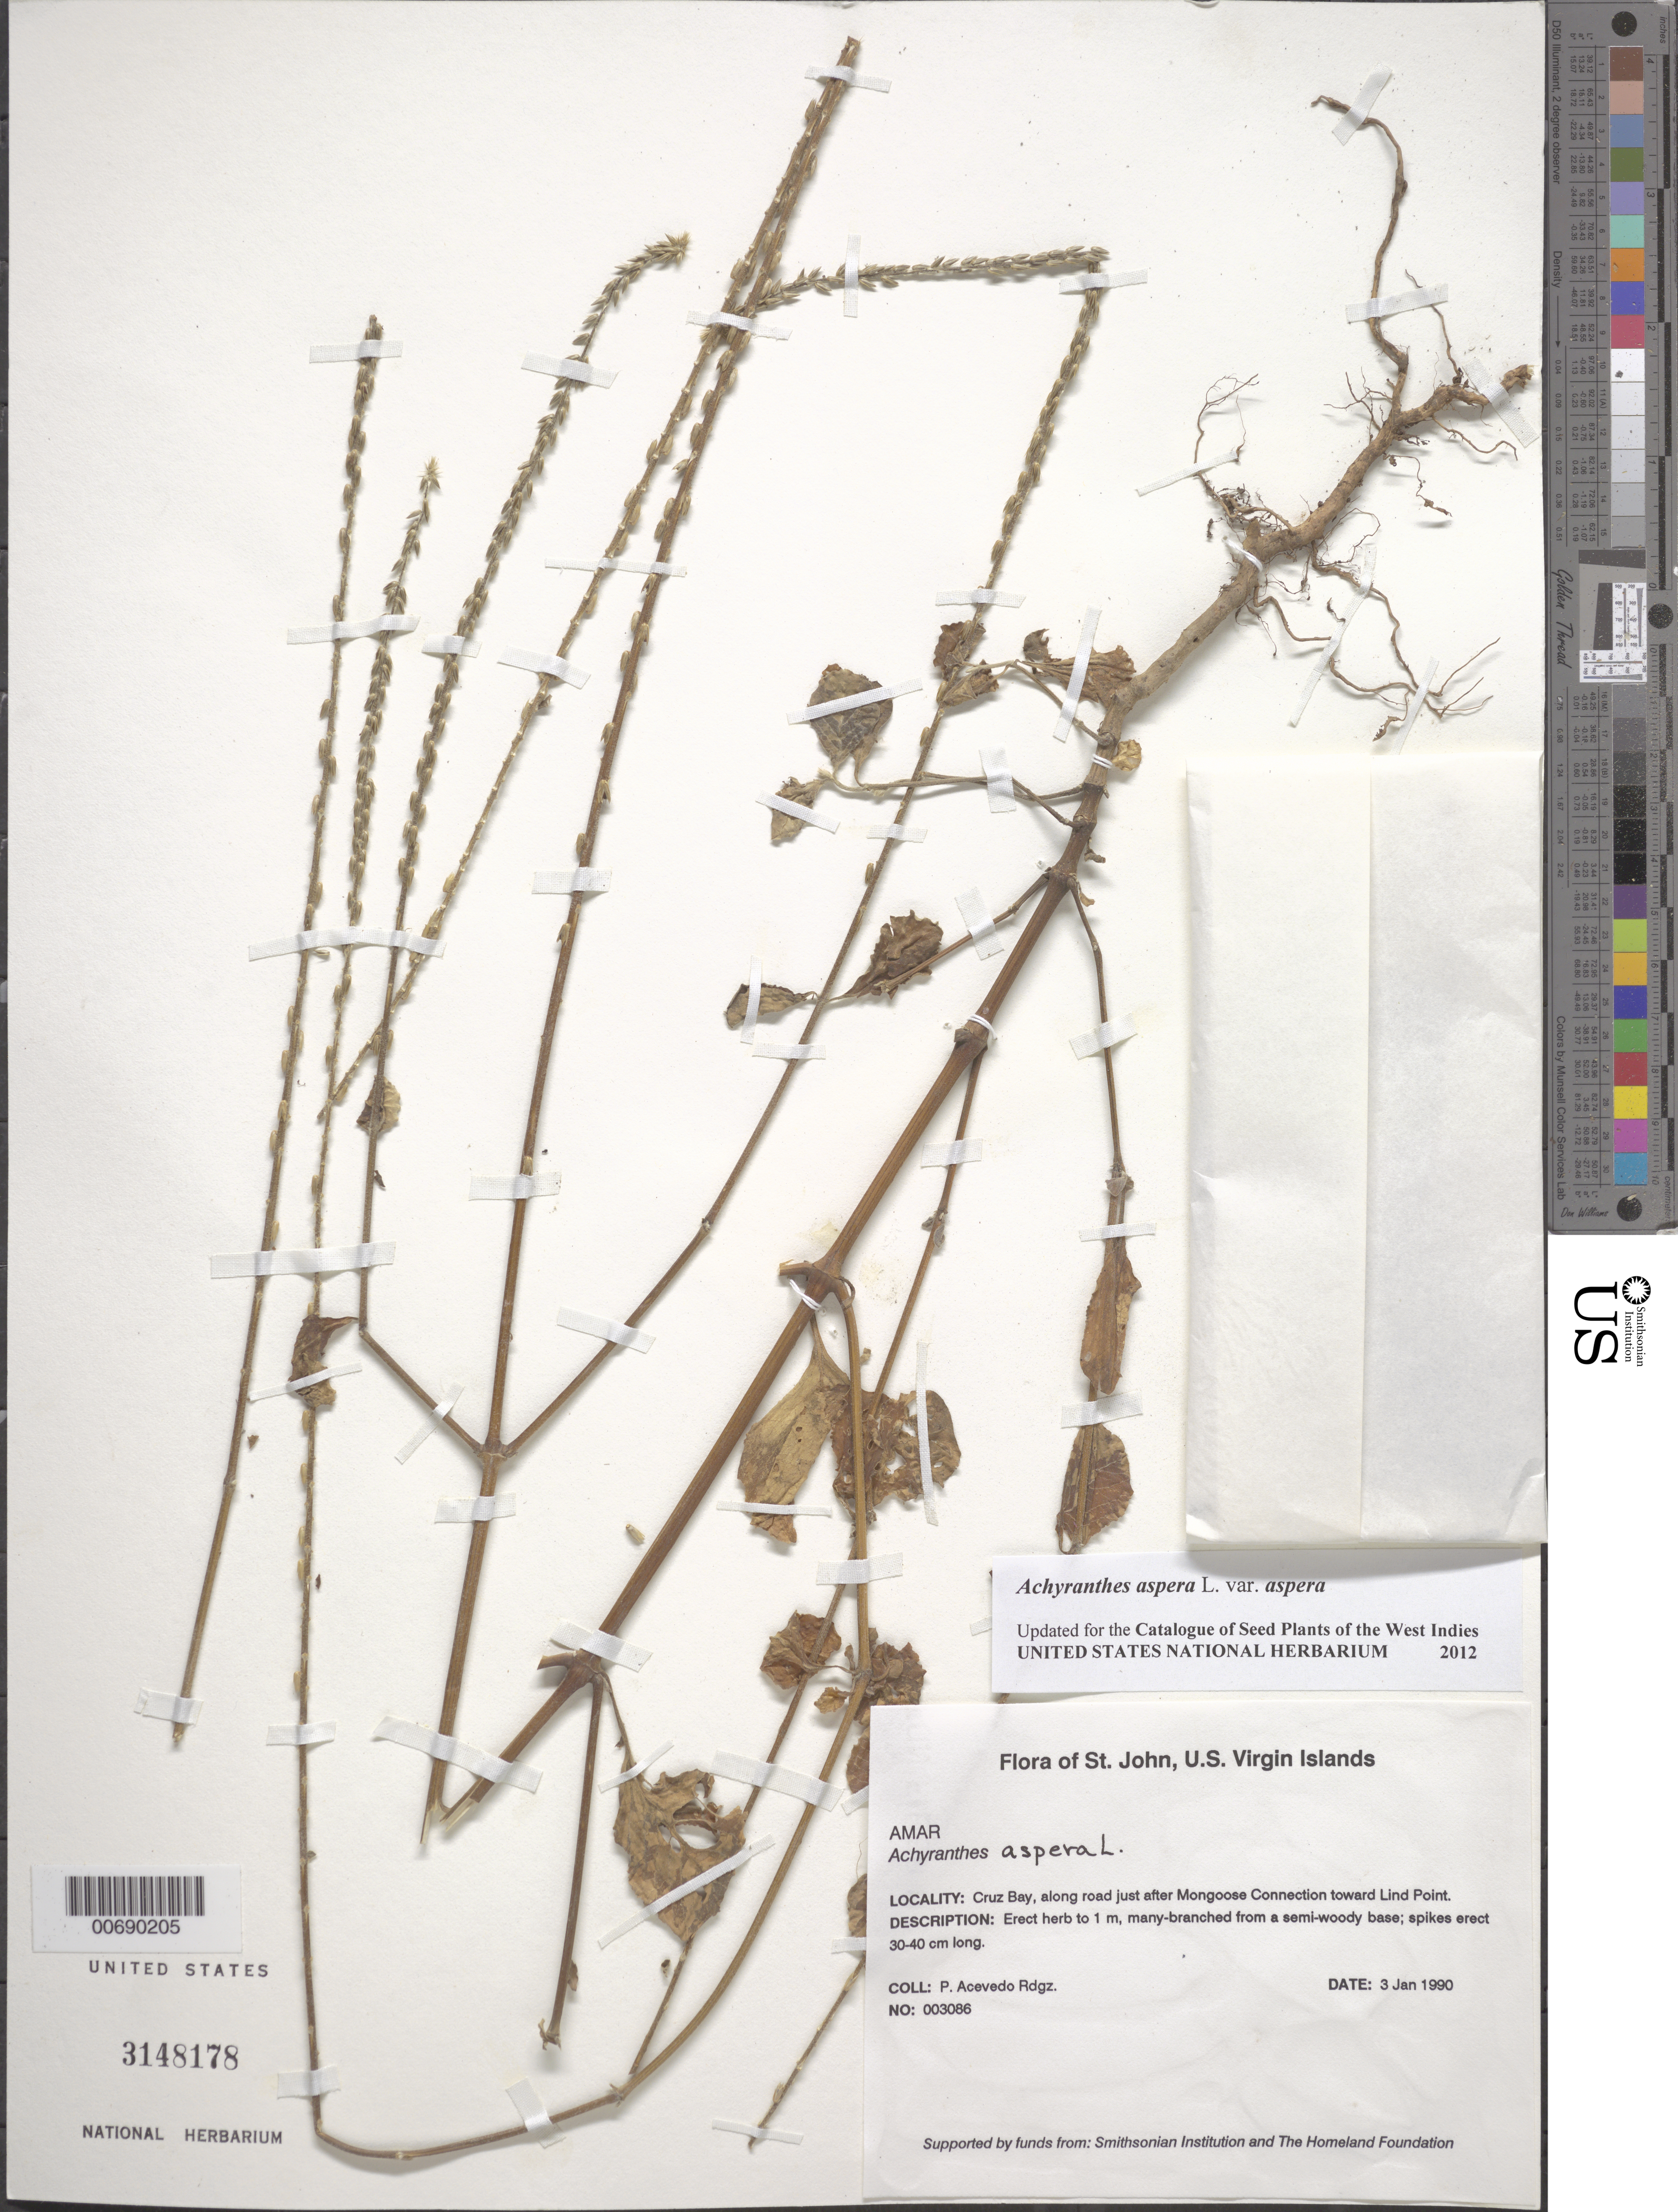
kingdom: Plantae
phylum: Tracheophyta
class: Magnoliopsida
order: Caryophyllales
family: Amaranthaceae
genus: Achyranthes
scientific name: Achyranthes aspera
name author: L.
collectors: P. Acevedo-Rodr.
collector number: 3086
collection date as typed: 03 Jan 1990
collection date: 1990-01-03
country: U.S. Virgin Islands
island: St. John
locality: Cruz Bay Quarter; Cruz Bay, along road just after Mongoose Connection toward Lind Point.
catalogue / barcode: US 3148178